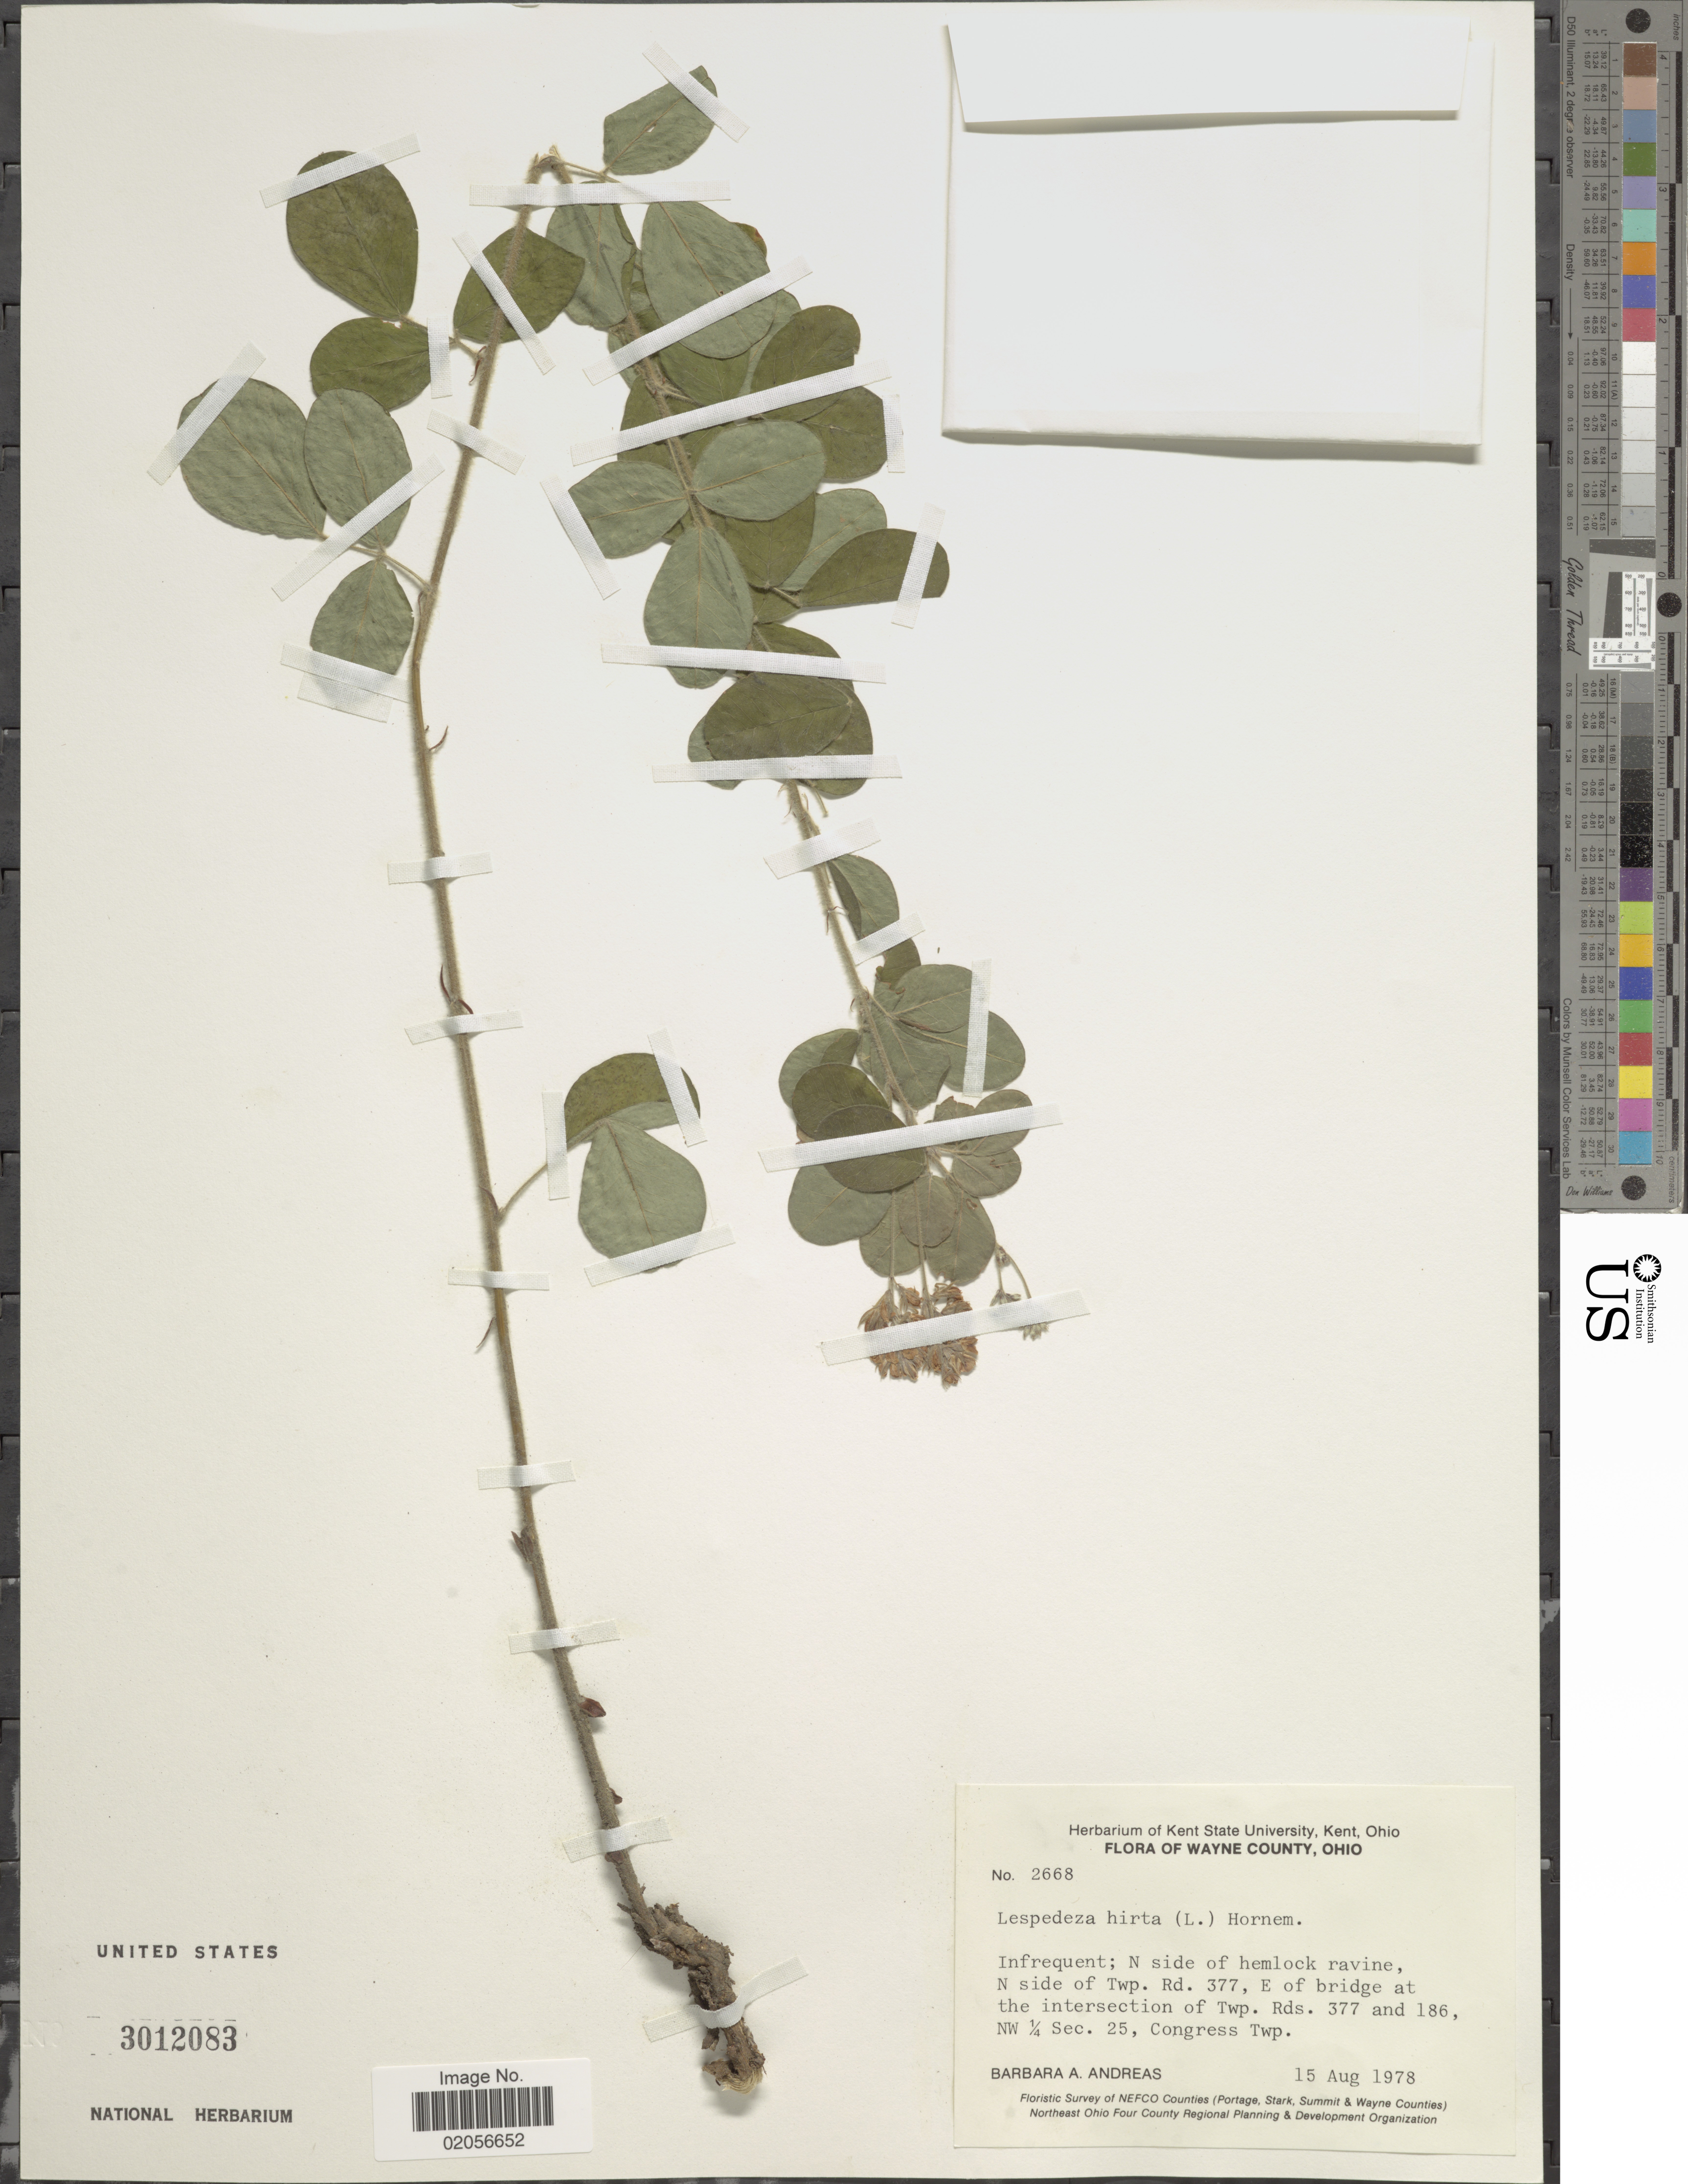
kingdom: Plantae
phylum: Tracheophyta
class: Magnoliopsida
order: Fabales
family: Fabaceae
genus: Lespedeza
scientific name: Lespedeza hirta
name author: (L.) Hornem.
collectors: B. A. Andreas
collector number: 2668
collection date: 1978-08-15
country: United States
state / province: Ohio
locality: Wayne County, Infrequent; N side of hemlock ravine, N side of Twp. Rd. 377, E of bridge at the intersection of Twp Rds. 377 and 186, NW ¼ Sec. 25, Congress Twp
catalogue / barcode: US 3012083